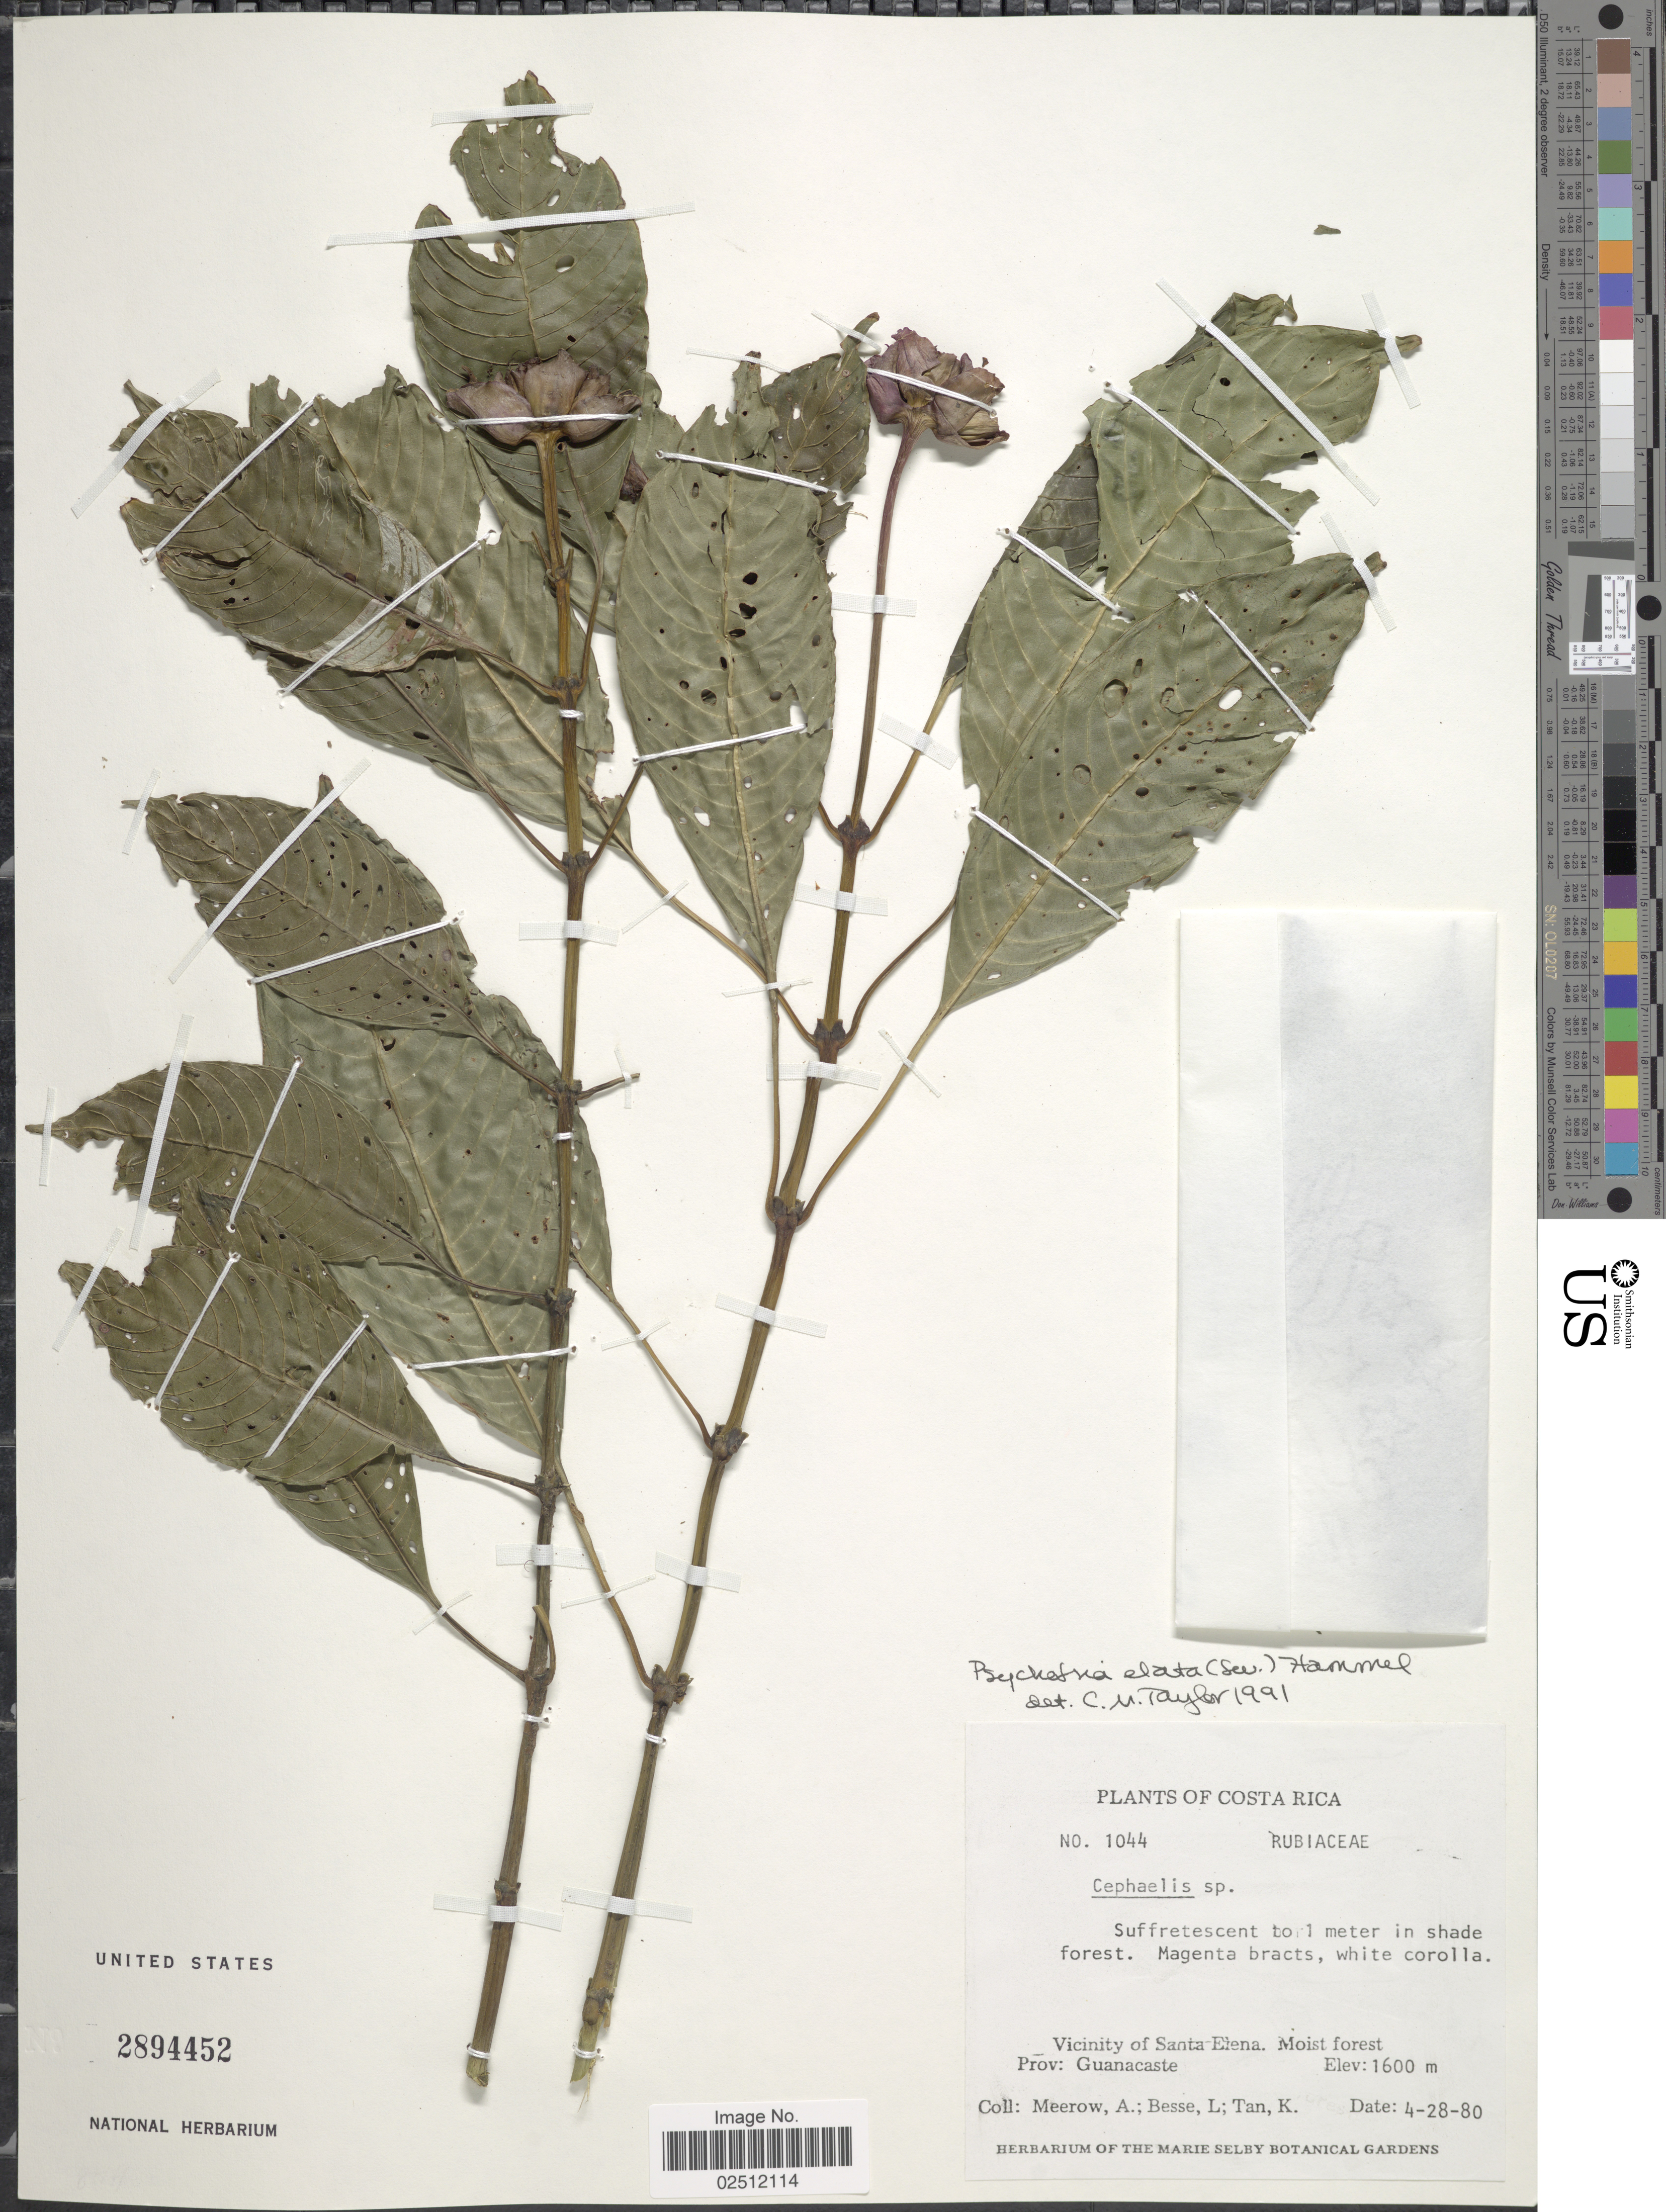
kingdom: Plantae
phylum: Tracheophyta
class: Magnoliopsida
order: Gentianales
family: Rubiaceae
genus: Psychotria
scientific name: Psychotria elata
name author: (Sw.) Hammel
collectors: A. Meerow, L. Besse & K. Tan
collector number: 1044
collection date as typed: Transcribed d/m/y: 28/4/80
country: Costa Rica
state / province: Guanacaste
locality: Vicinity of Santa Elena. Moist forest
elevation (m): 1600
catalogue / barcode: US 2894452